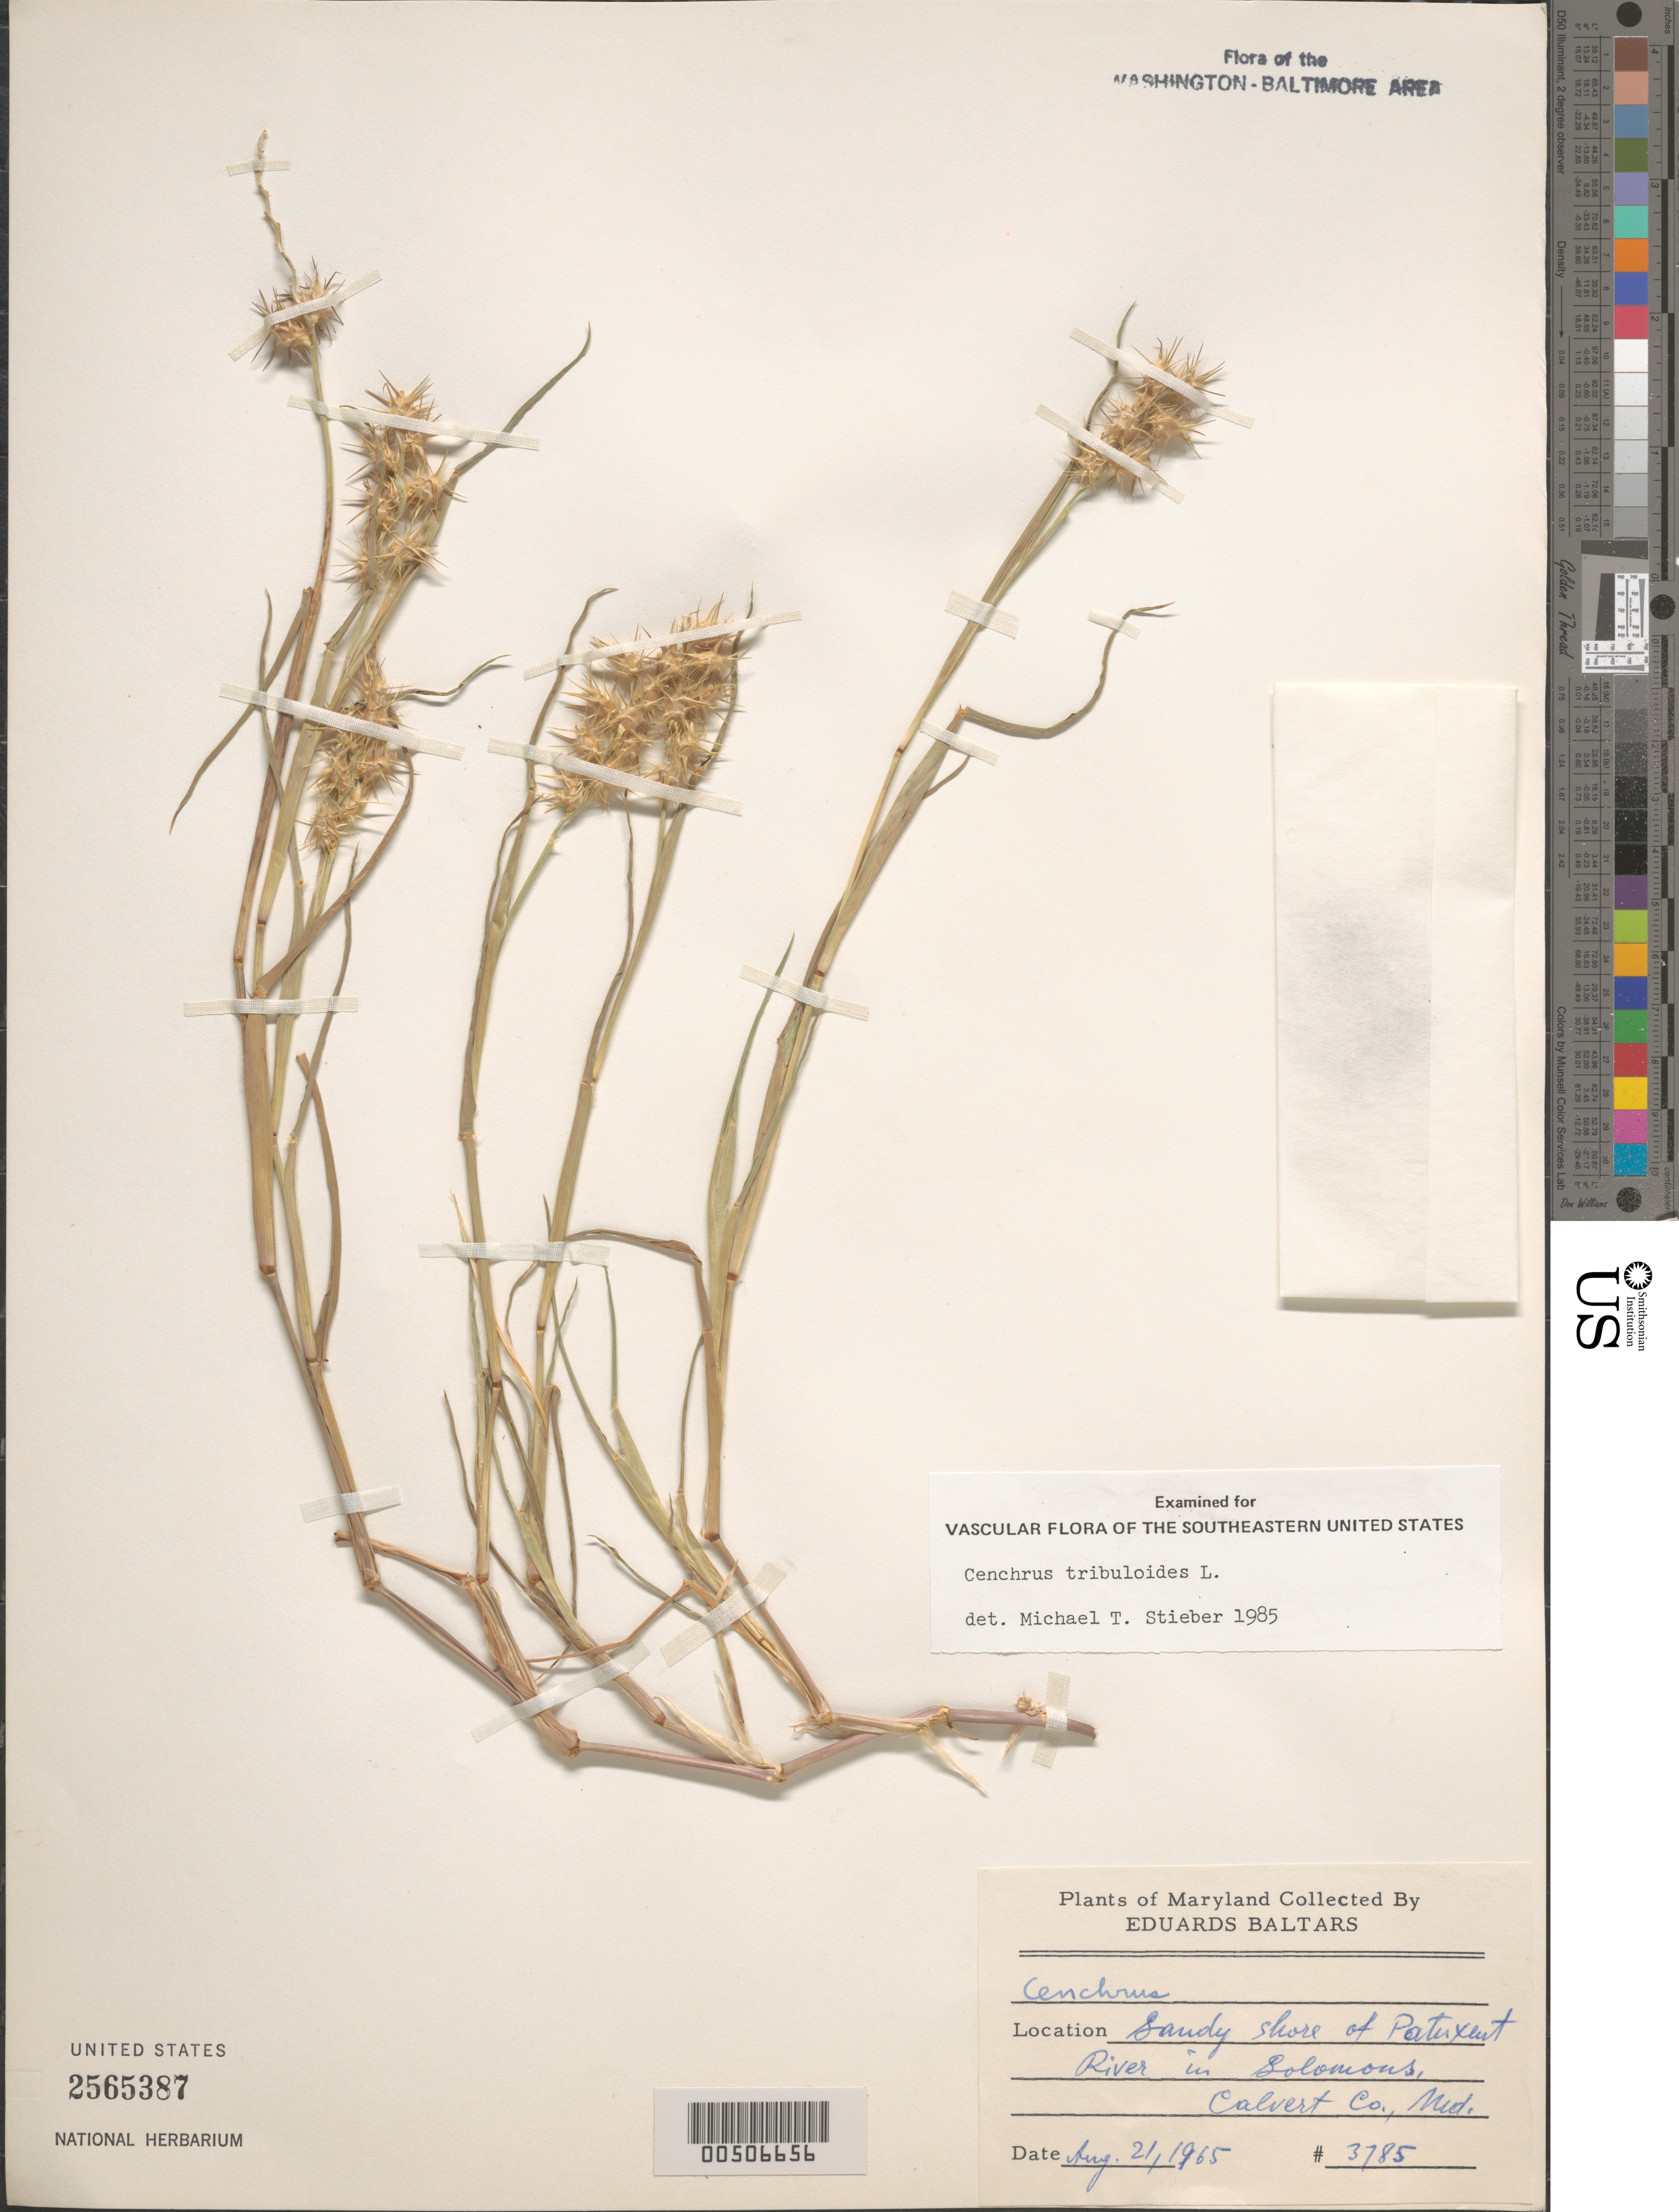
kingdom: Plantae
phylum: Tracheophyta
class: Liliopsida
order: Poales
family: Poaceae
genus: Cenchrus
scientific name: Cenchrus tribuloides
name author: L.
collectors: E. Baltars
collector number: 3785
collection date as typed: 21 Aug 1965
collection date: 1965-08-21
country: United States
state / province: Maryland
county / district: Prince George's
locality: Patuxent River in Solomons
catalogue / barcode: US 2565387